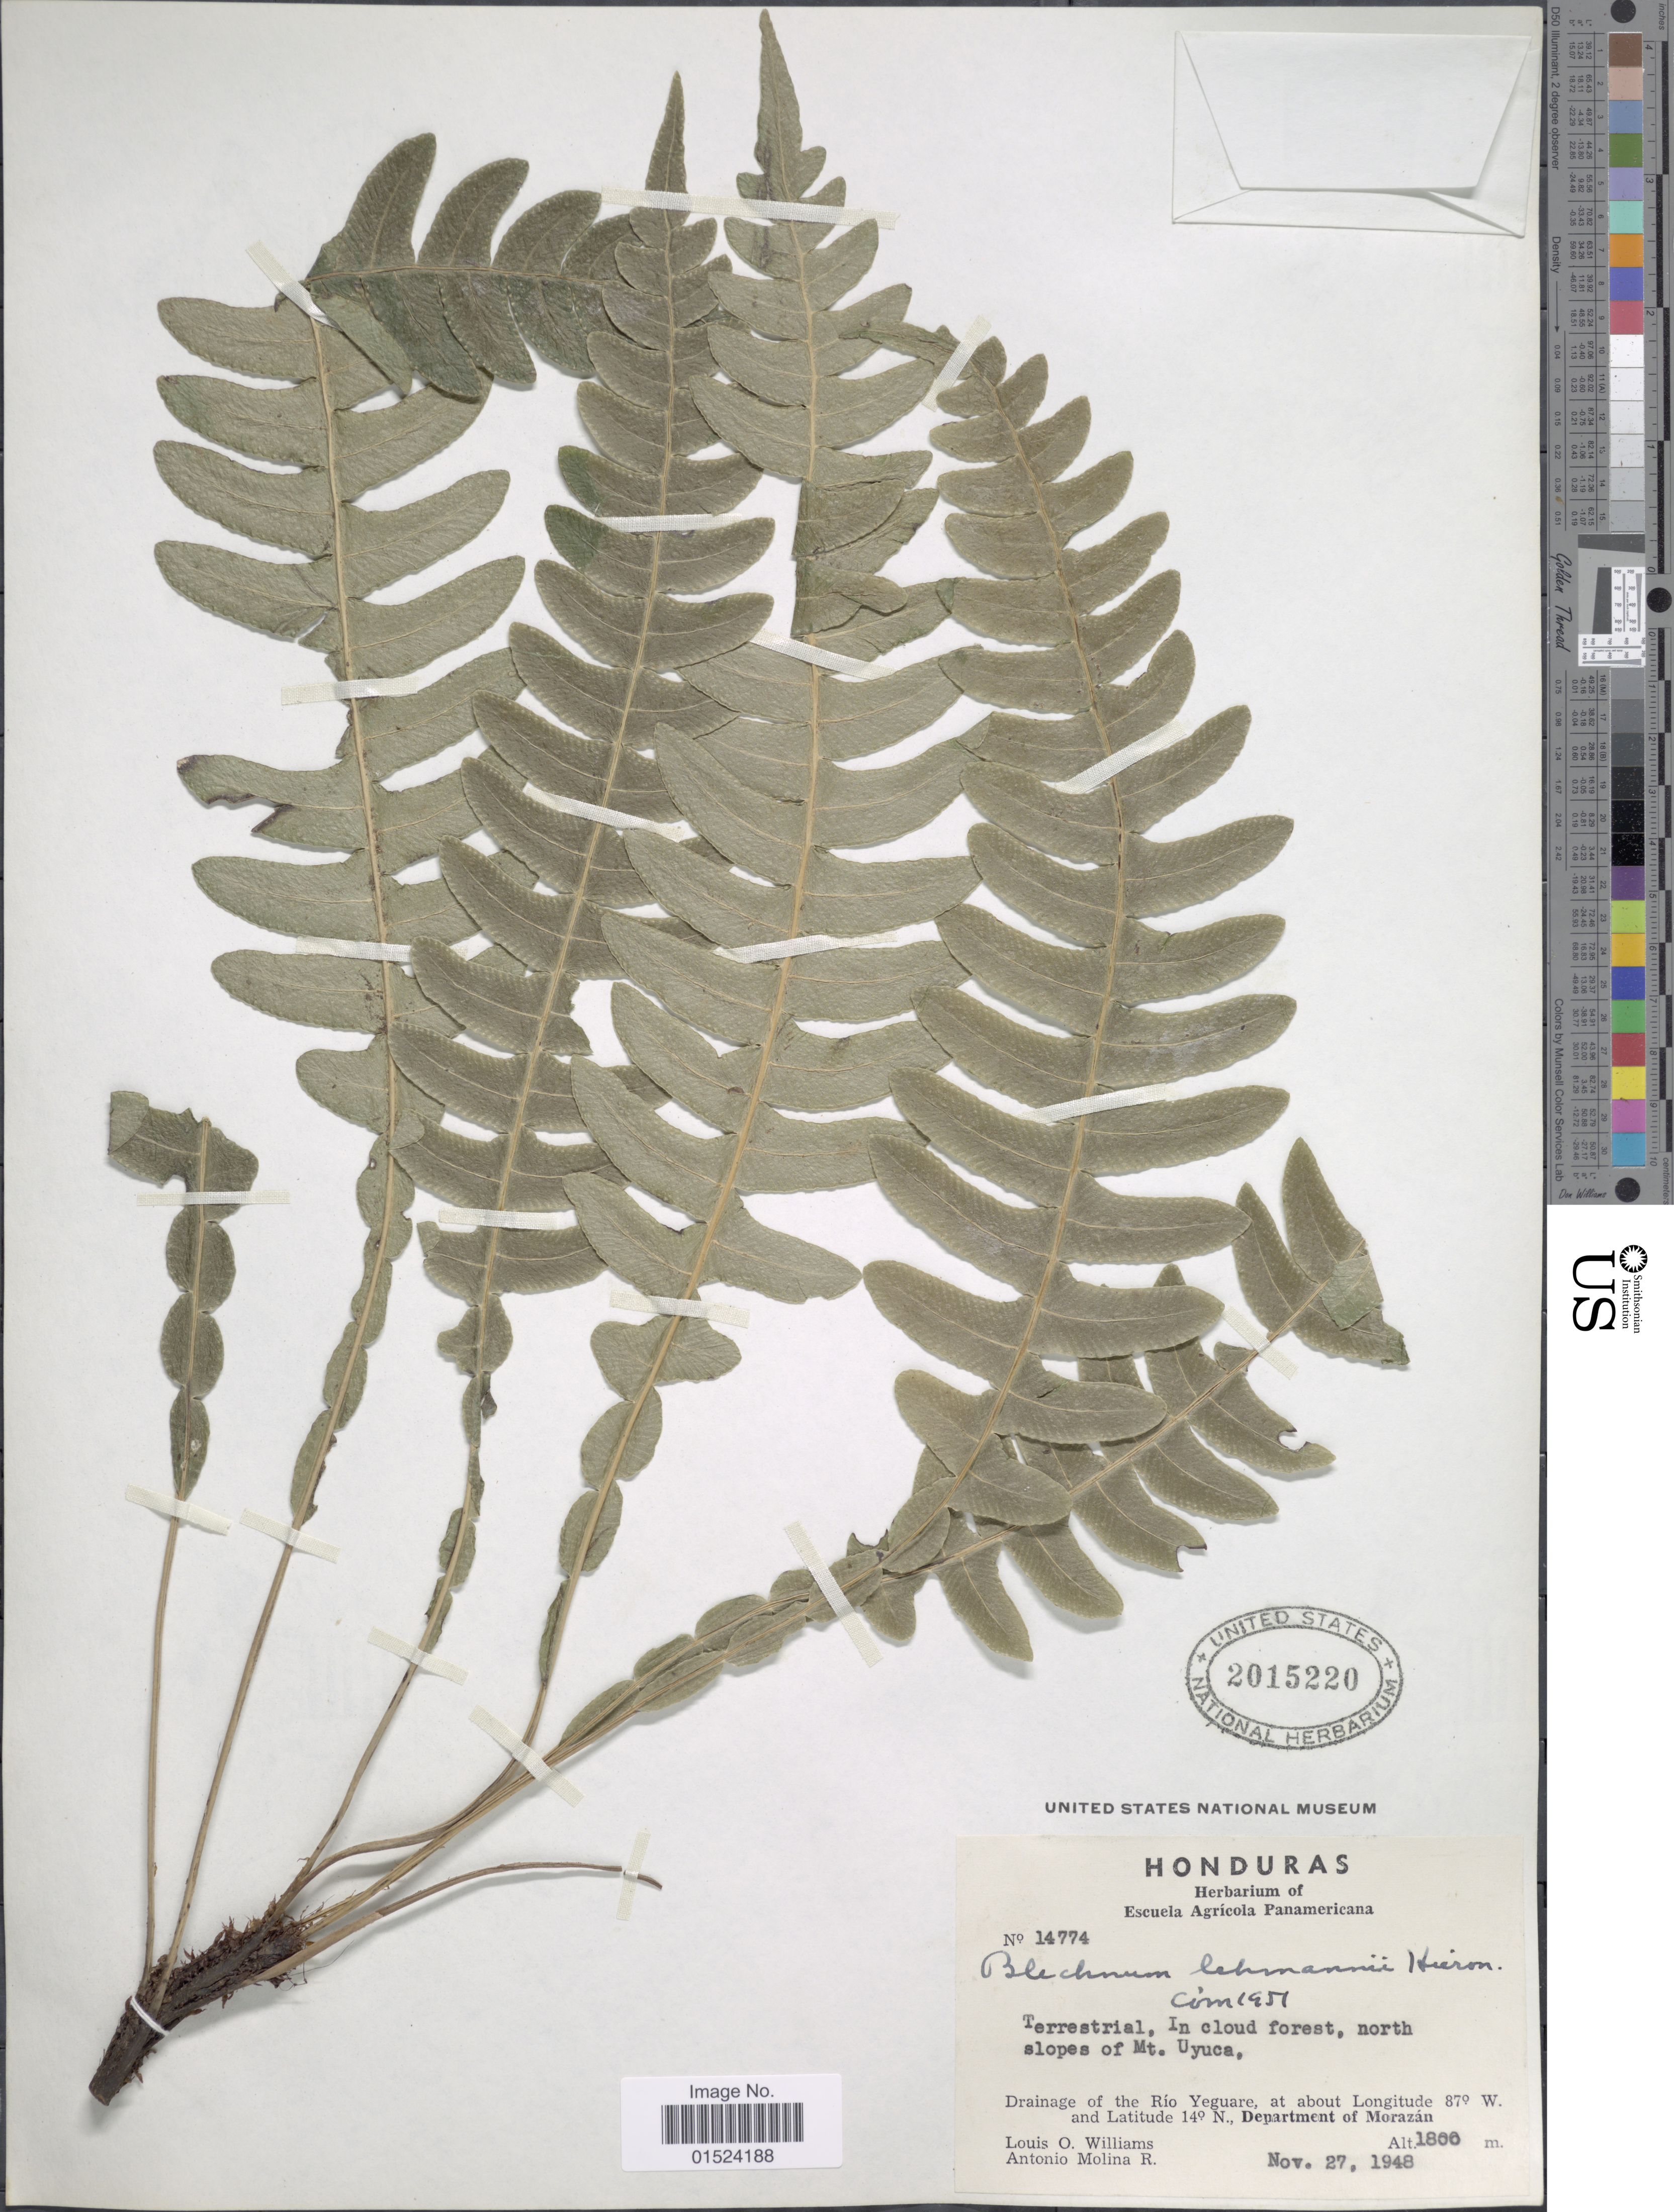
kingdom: Plantae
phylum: Tracheophyta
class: Polypodiopsida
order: Polypodiales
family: Blechnaceae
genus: Blechnum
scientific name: Blechnum l'herminieri subsp. l'herminieri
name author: (Bory) C. Chr.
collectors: L. O. Williams & A. Molina R.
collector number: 14774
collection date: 1948-11-27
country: Honduras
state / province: Fco. Morazán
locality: Drainage of the Río Yeguare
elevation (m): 1800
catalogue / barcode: US 2015220